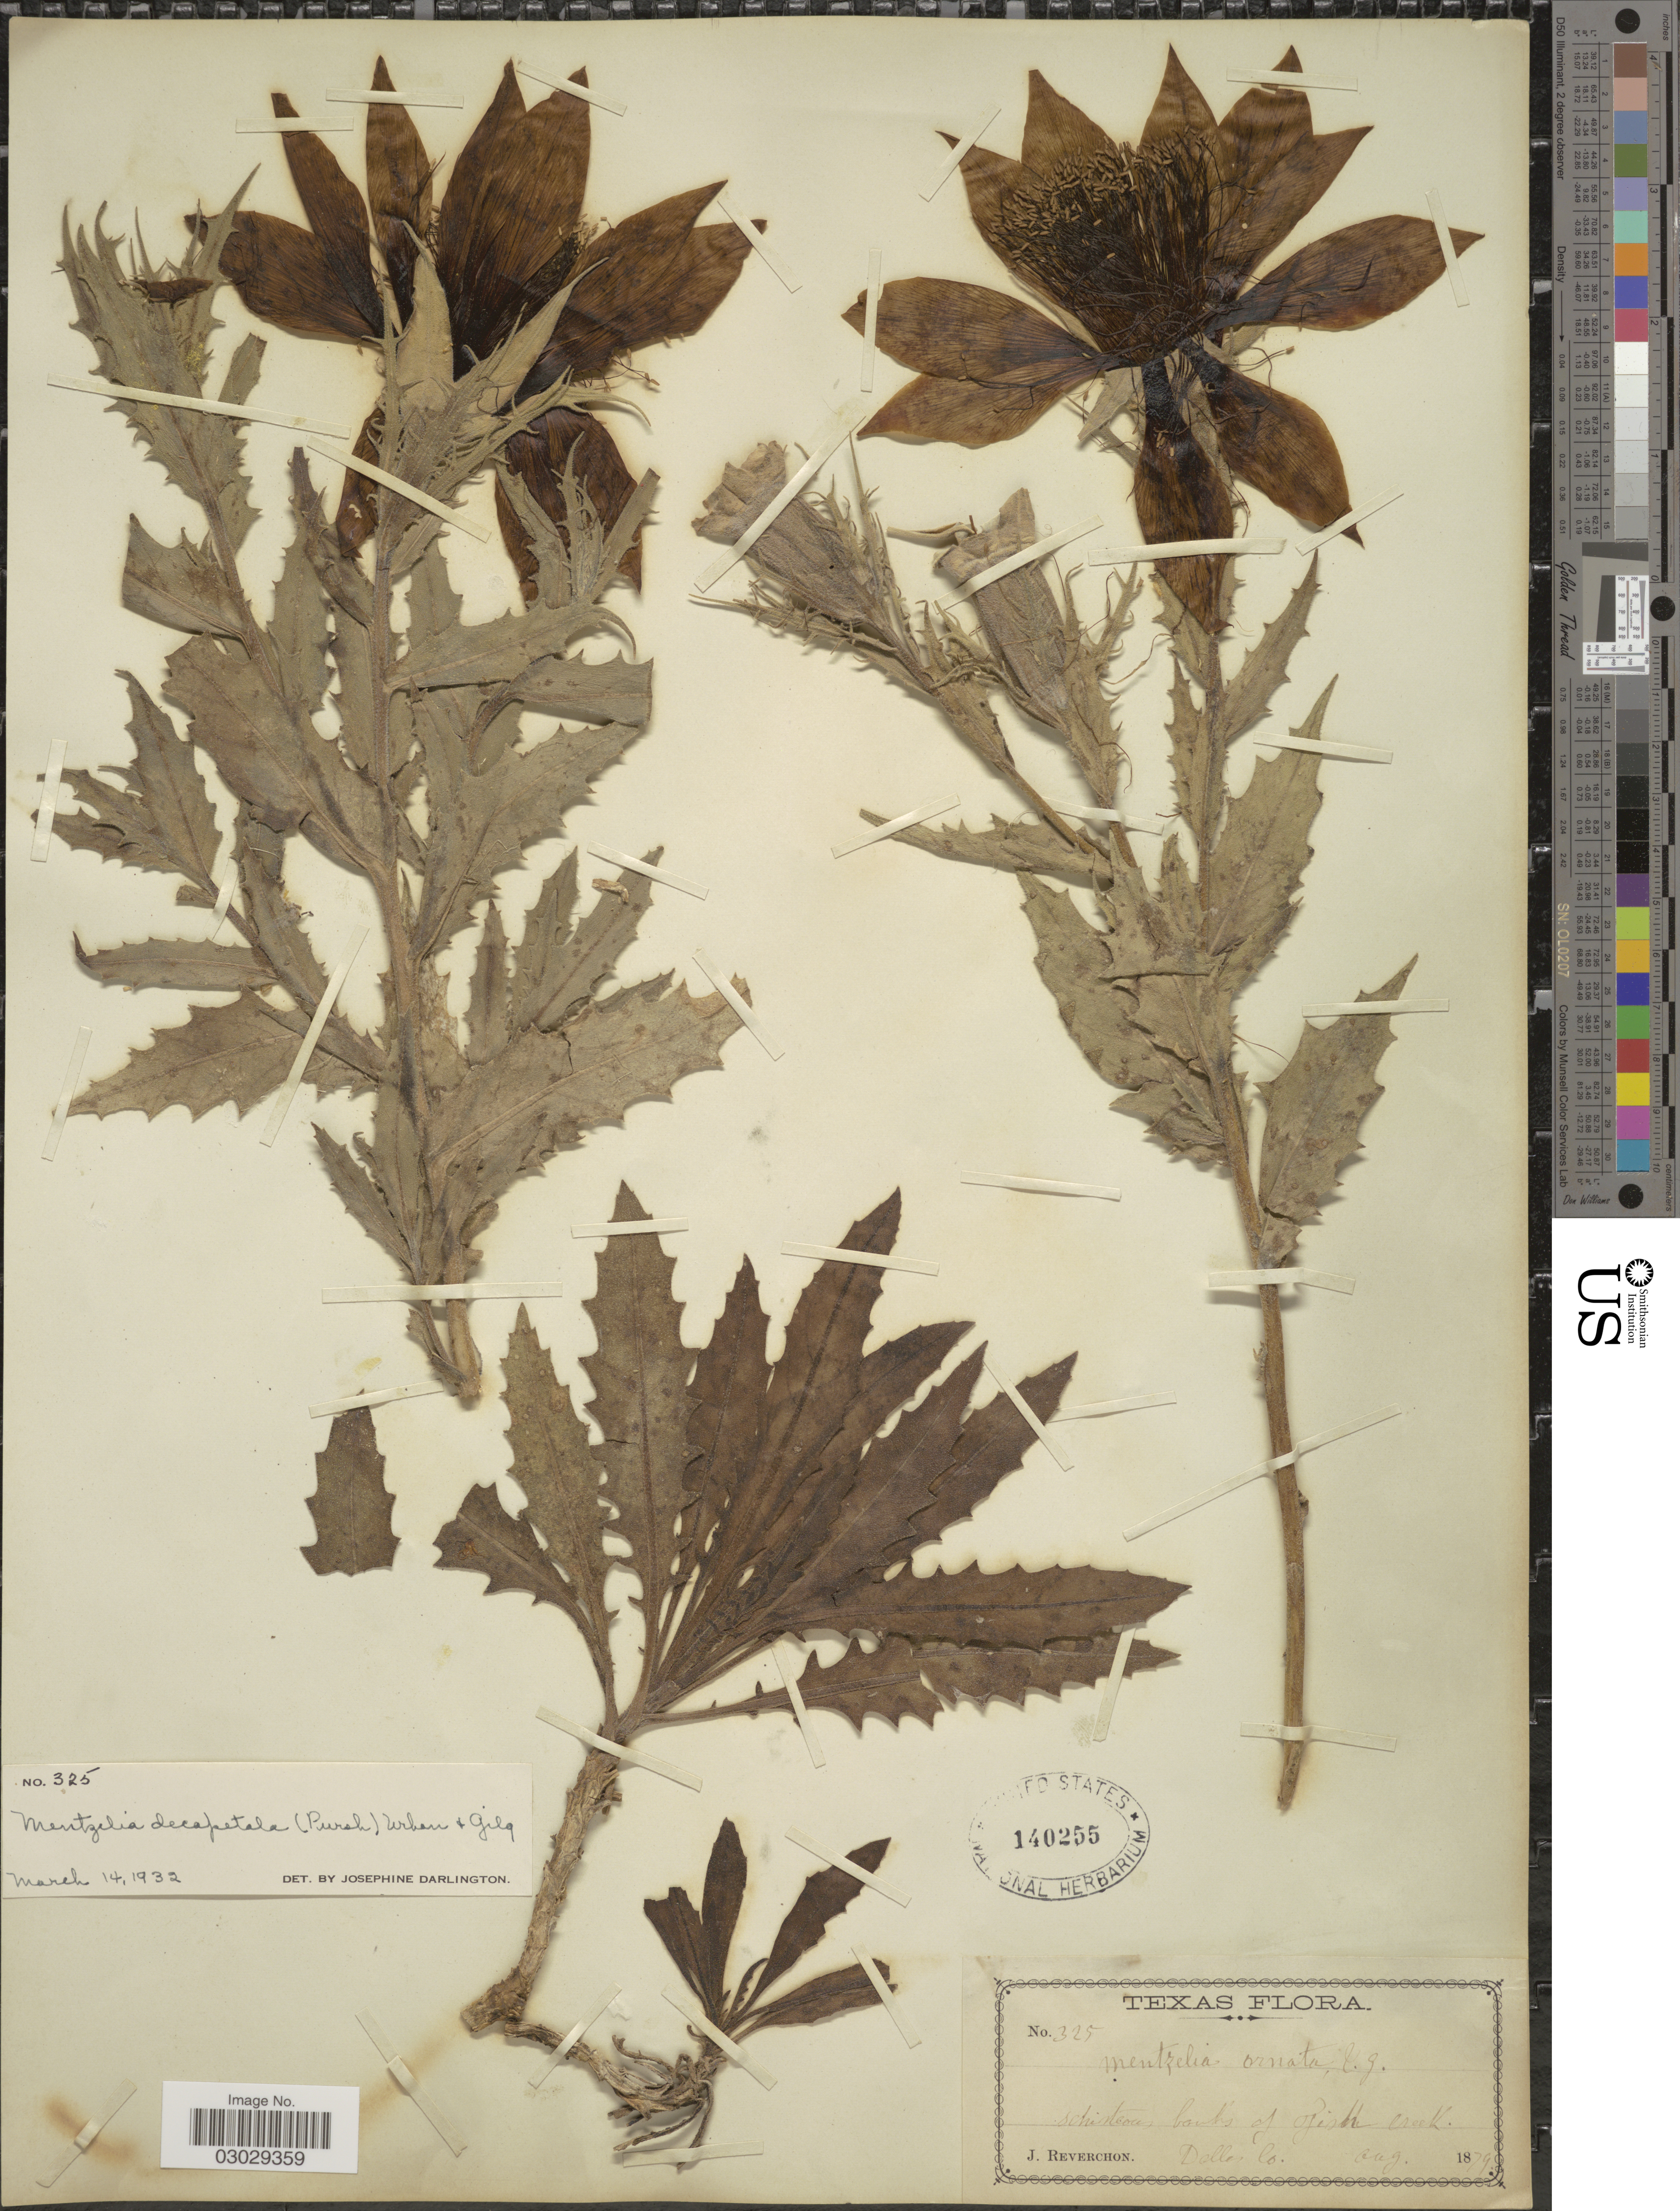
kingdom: Plantae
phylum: Tracheophyta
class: Magnoliopsida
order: Cornales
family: Loasaceae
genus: Mentzelia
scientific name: Mentzelia decapetala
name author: (Sims) Urb.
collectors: J. Reverchon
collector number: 325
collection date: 1879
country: United States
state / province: Texas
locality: Schisteous, banks of Fish Creek. Dallas Co.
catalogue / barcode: US 140255